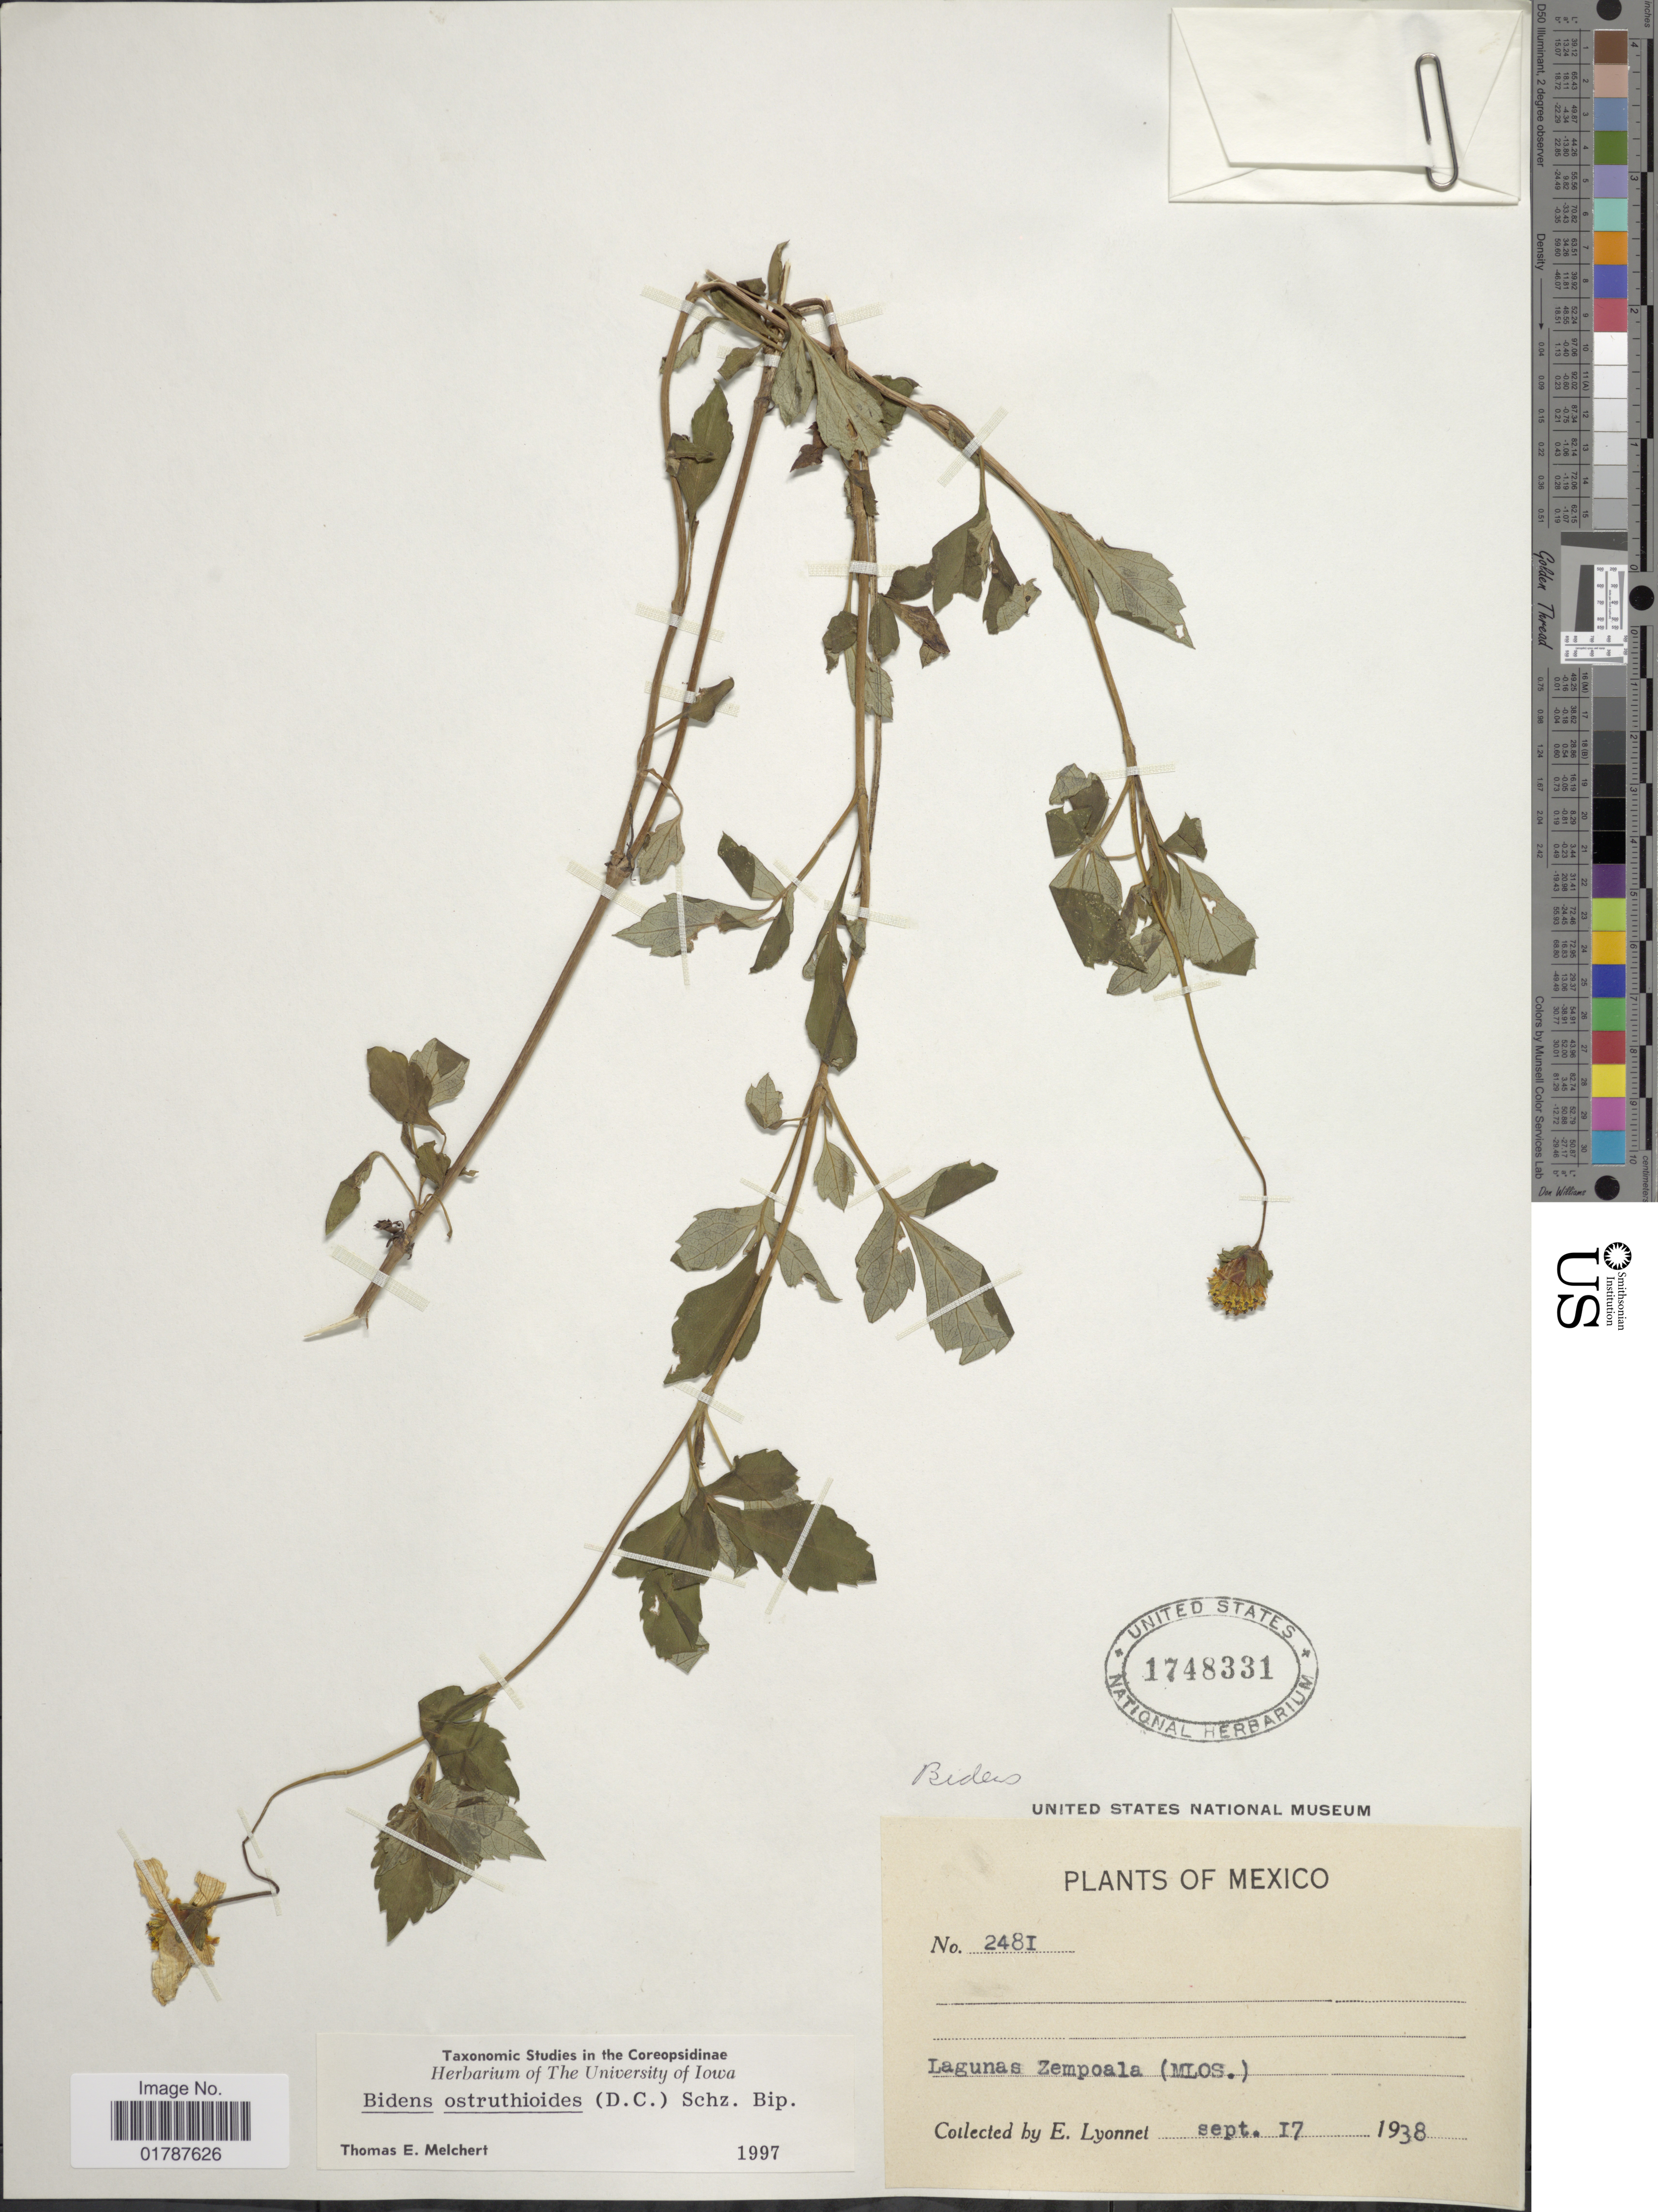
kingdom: Plantae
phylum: Tracheophyta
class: Magnoliopsida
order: Asterales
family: Asteraceae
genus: Bidens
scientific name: Bidens ostruthioides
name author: (DC.) Sch. Bip.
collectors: E. Lyonnet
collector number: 2481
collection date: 1938-09-17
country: Mexico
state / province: Morelos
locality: Lagunas Zempoala (Mlos.)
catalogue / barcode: US 1748331